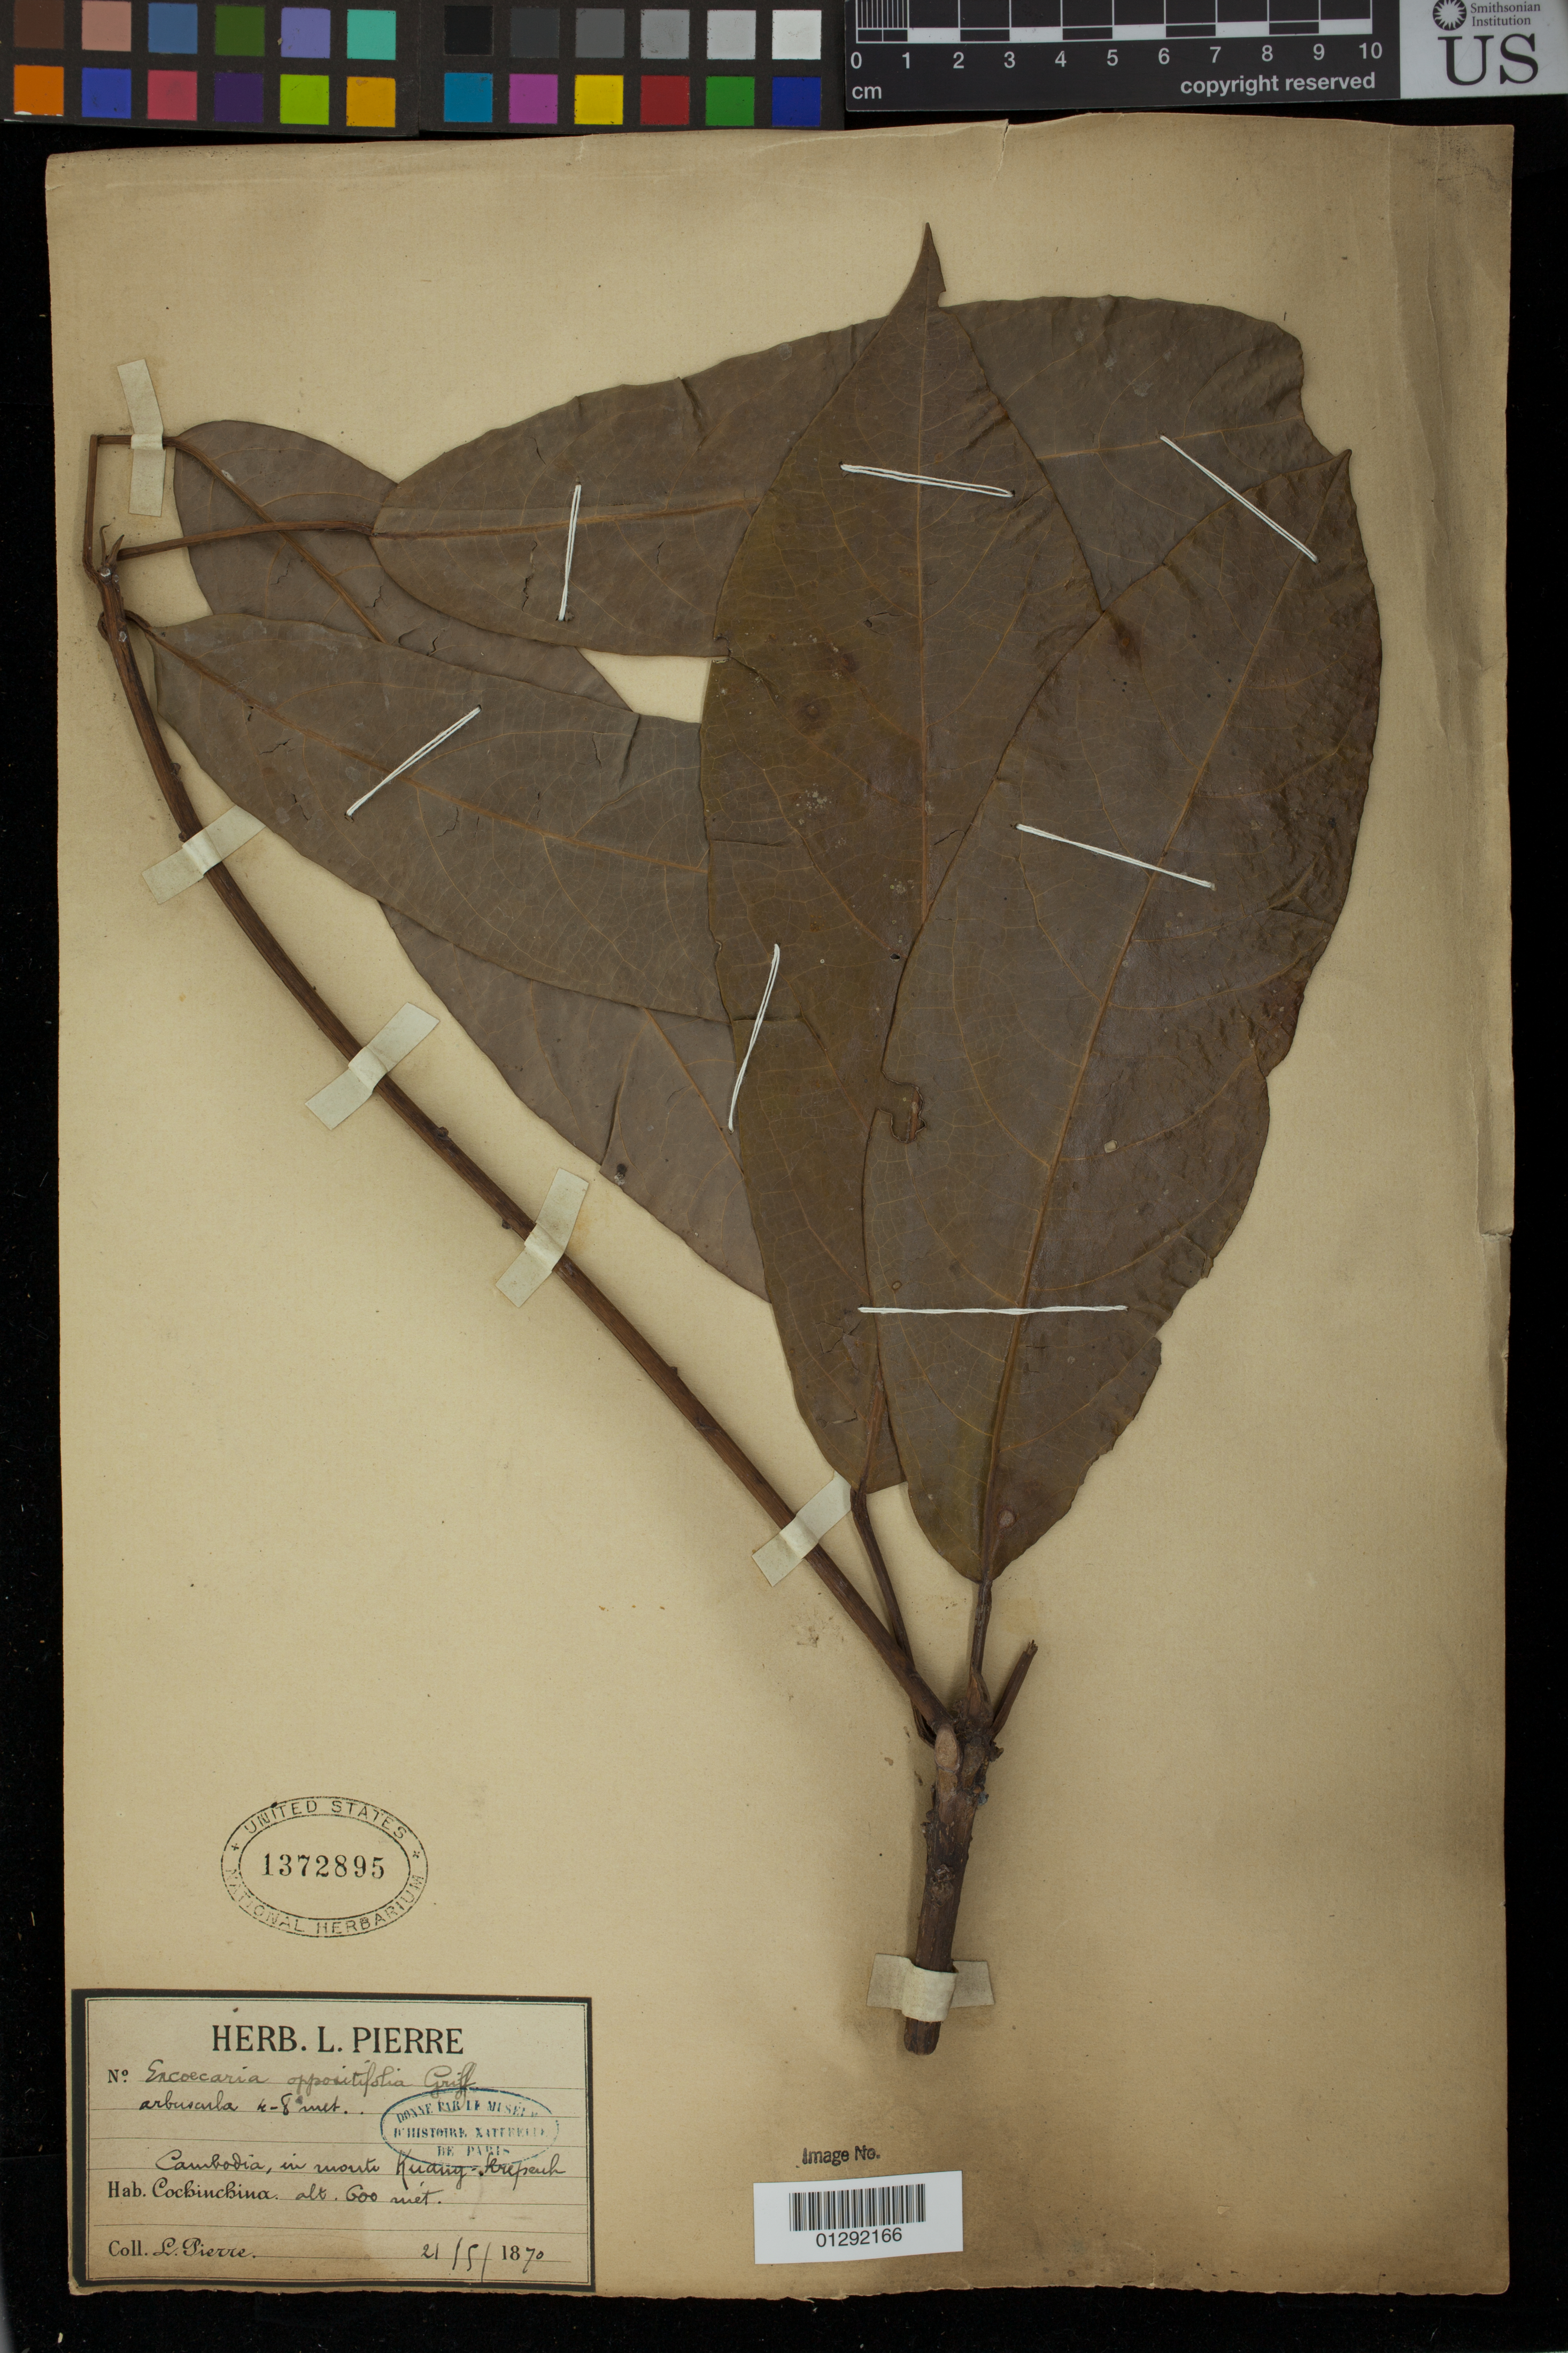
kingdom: Plantae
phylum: Tracheophyta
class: Magnoliopsida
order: Malpighiales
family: Euphorbiaceae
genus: Excoecaria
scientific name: Excoecaria oppositifolia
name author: Griff.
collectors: J. Pierre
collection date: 1870-05-21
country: Vietnam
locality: Cochinchina. In monte Kuang-Krepenh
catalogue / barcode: US 1372895